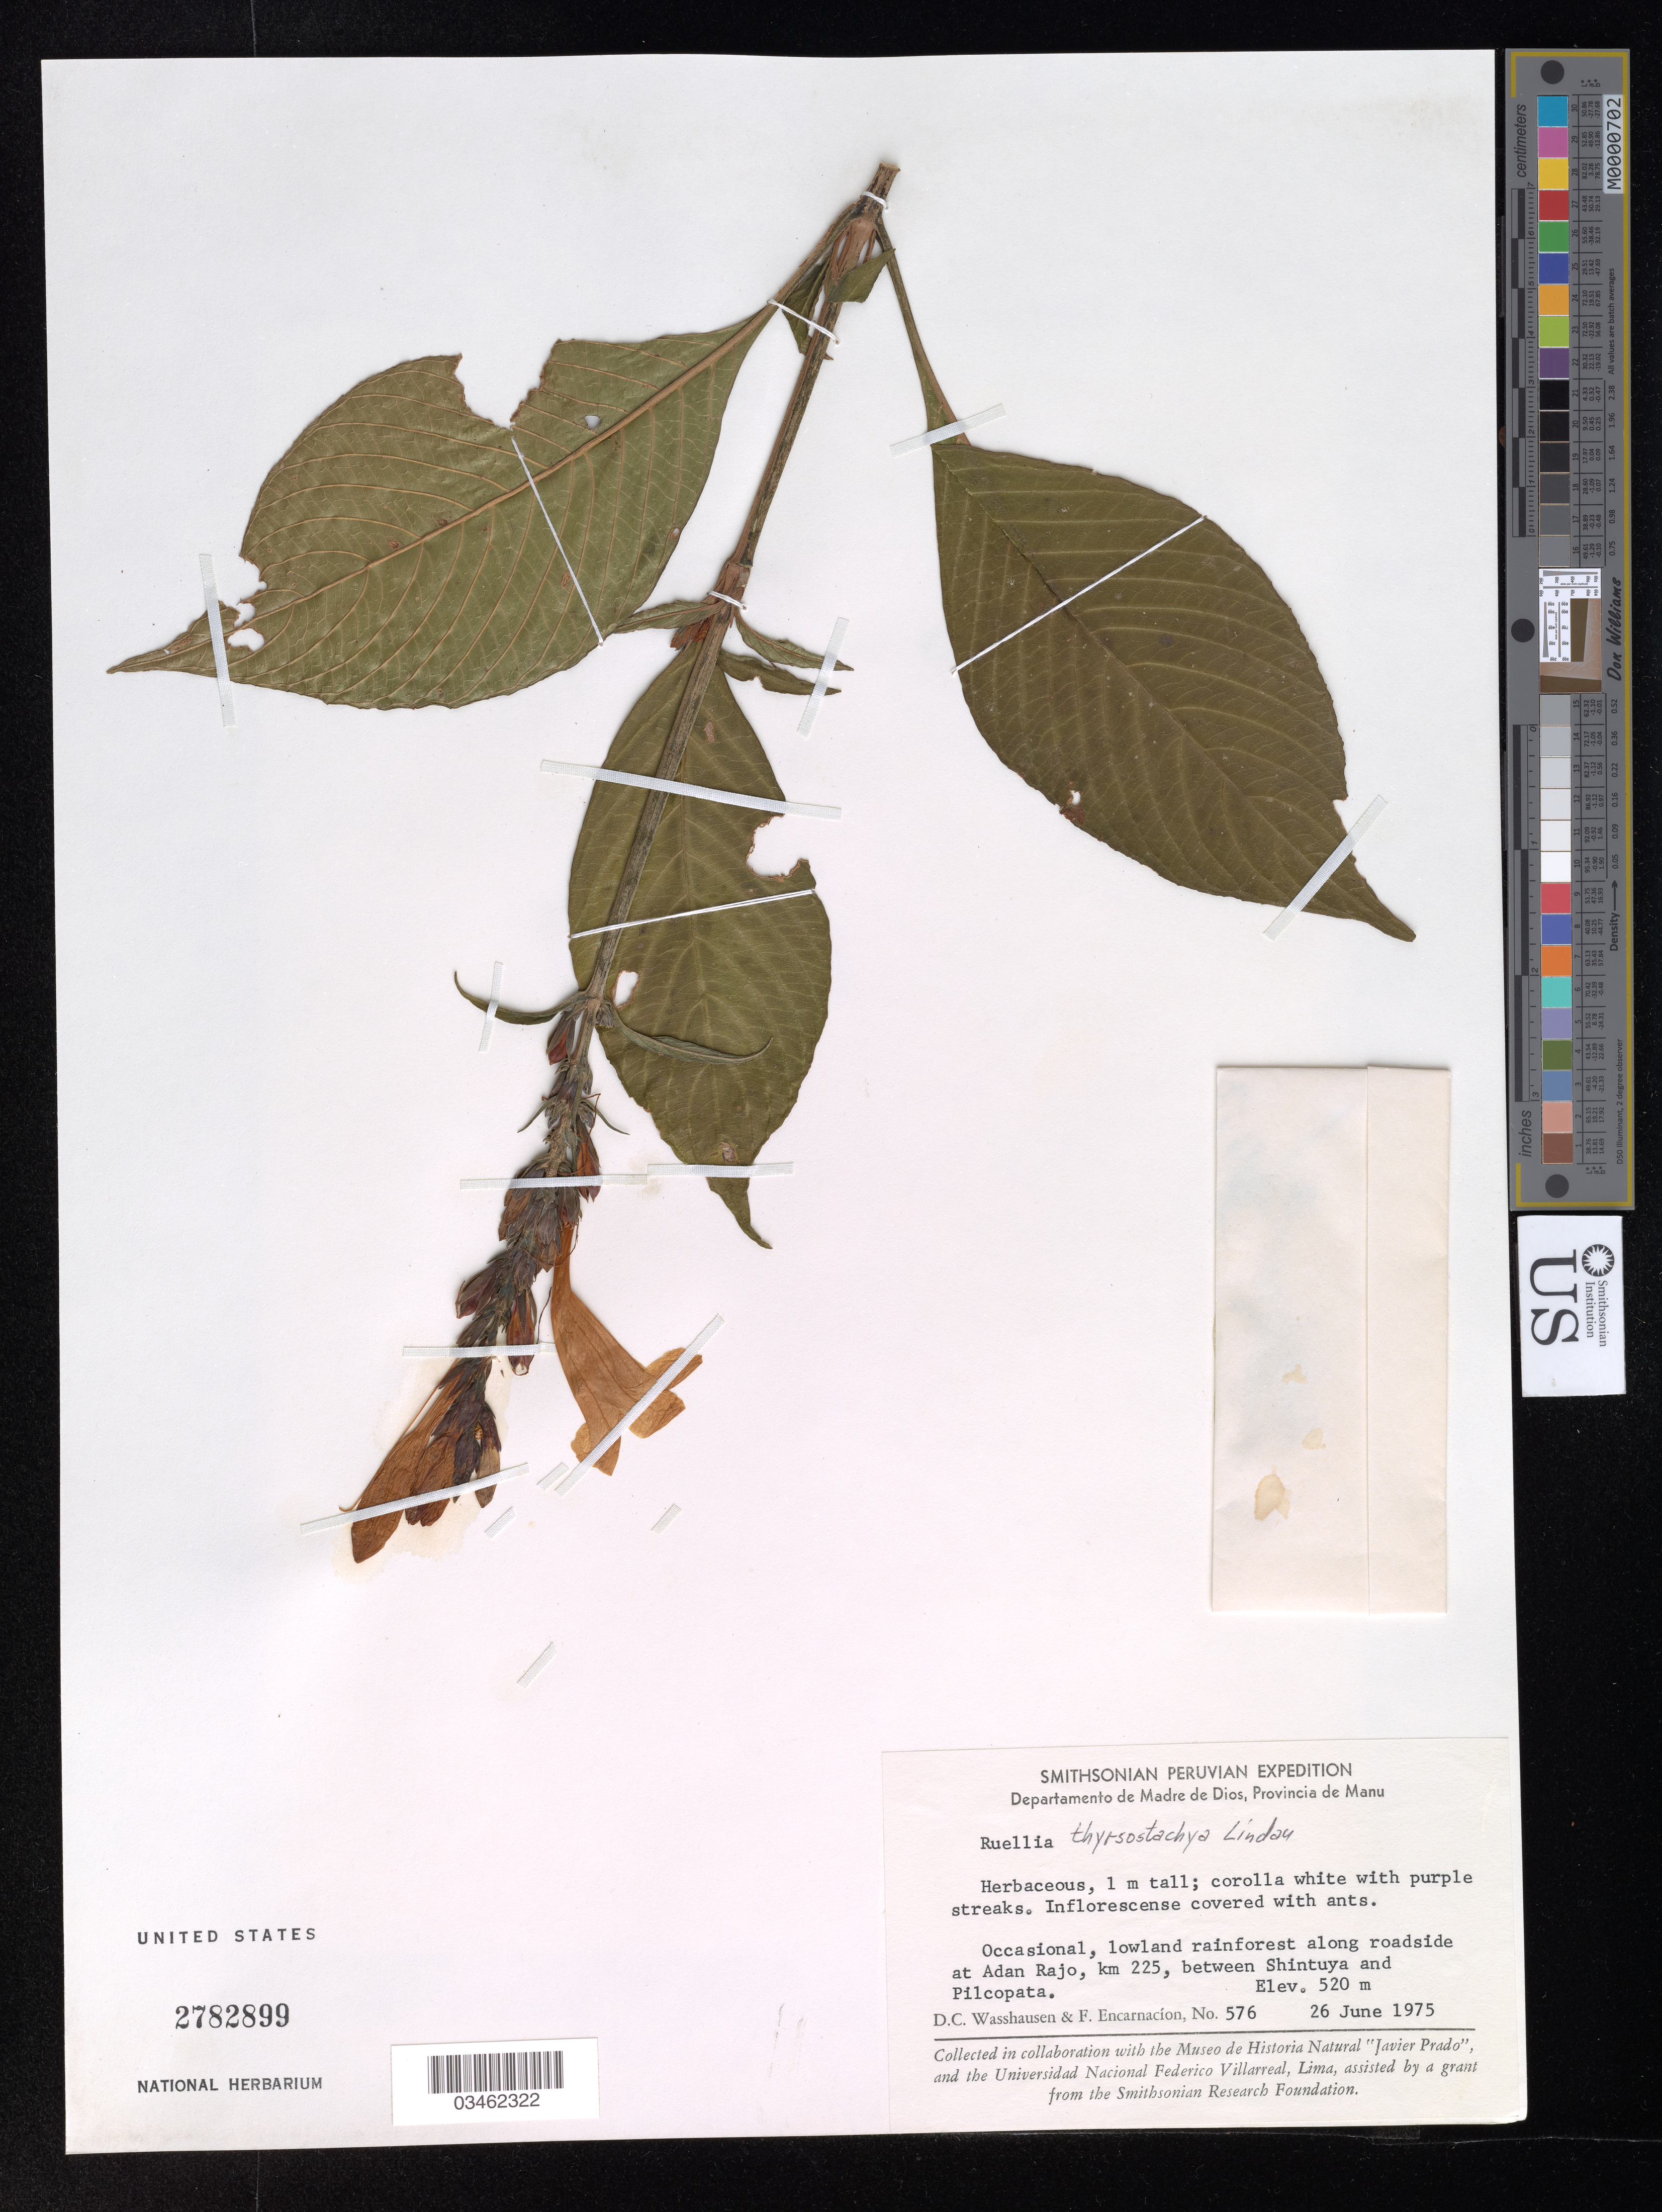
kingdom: Plantae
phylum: Tracheophyta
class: Magnoliopsida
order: Lamiales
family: Acanthaceae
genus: Ruellia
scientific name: Ruellia thyrsacanthoides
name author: Lindau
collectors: D. C. Wasshausen & F. Encarnación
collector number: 576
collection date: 1975-06-26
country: Peru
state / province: Madre de Dios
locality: Provincia de Manu. Occasional, lowland rainforest along roadside at Adan Rajo, km 225, between Shintuya and Pilcopata.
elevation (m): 520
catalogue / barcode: US 2782899